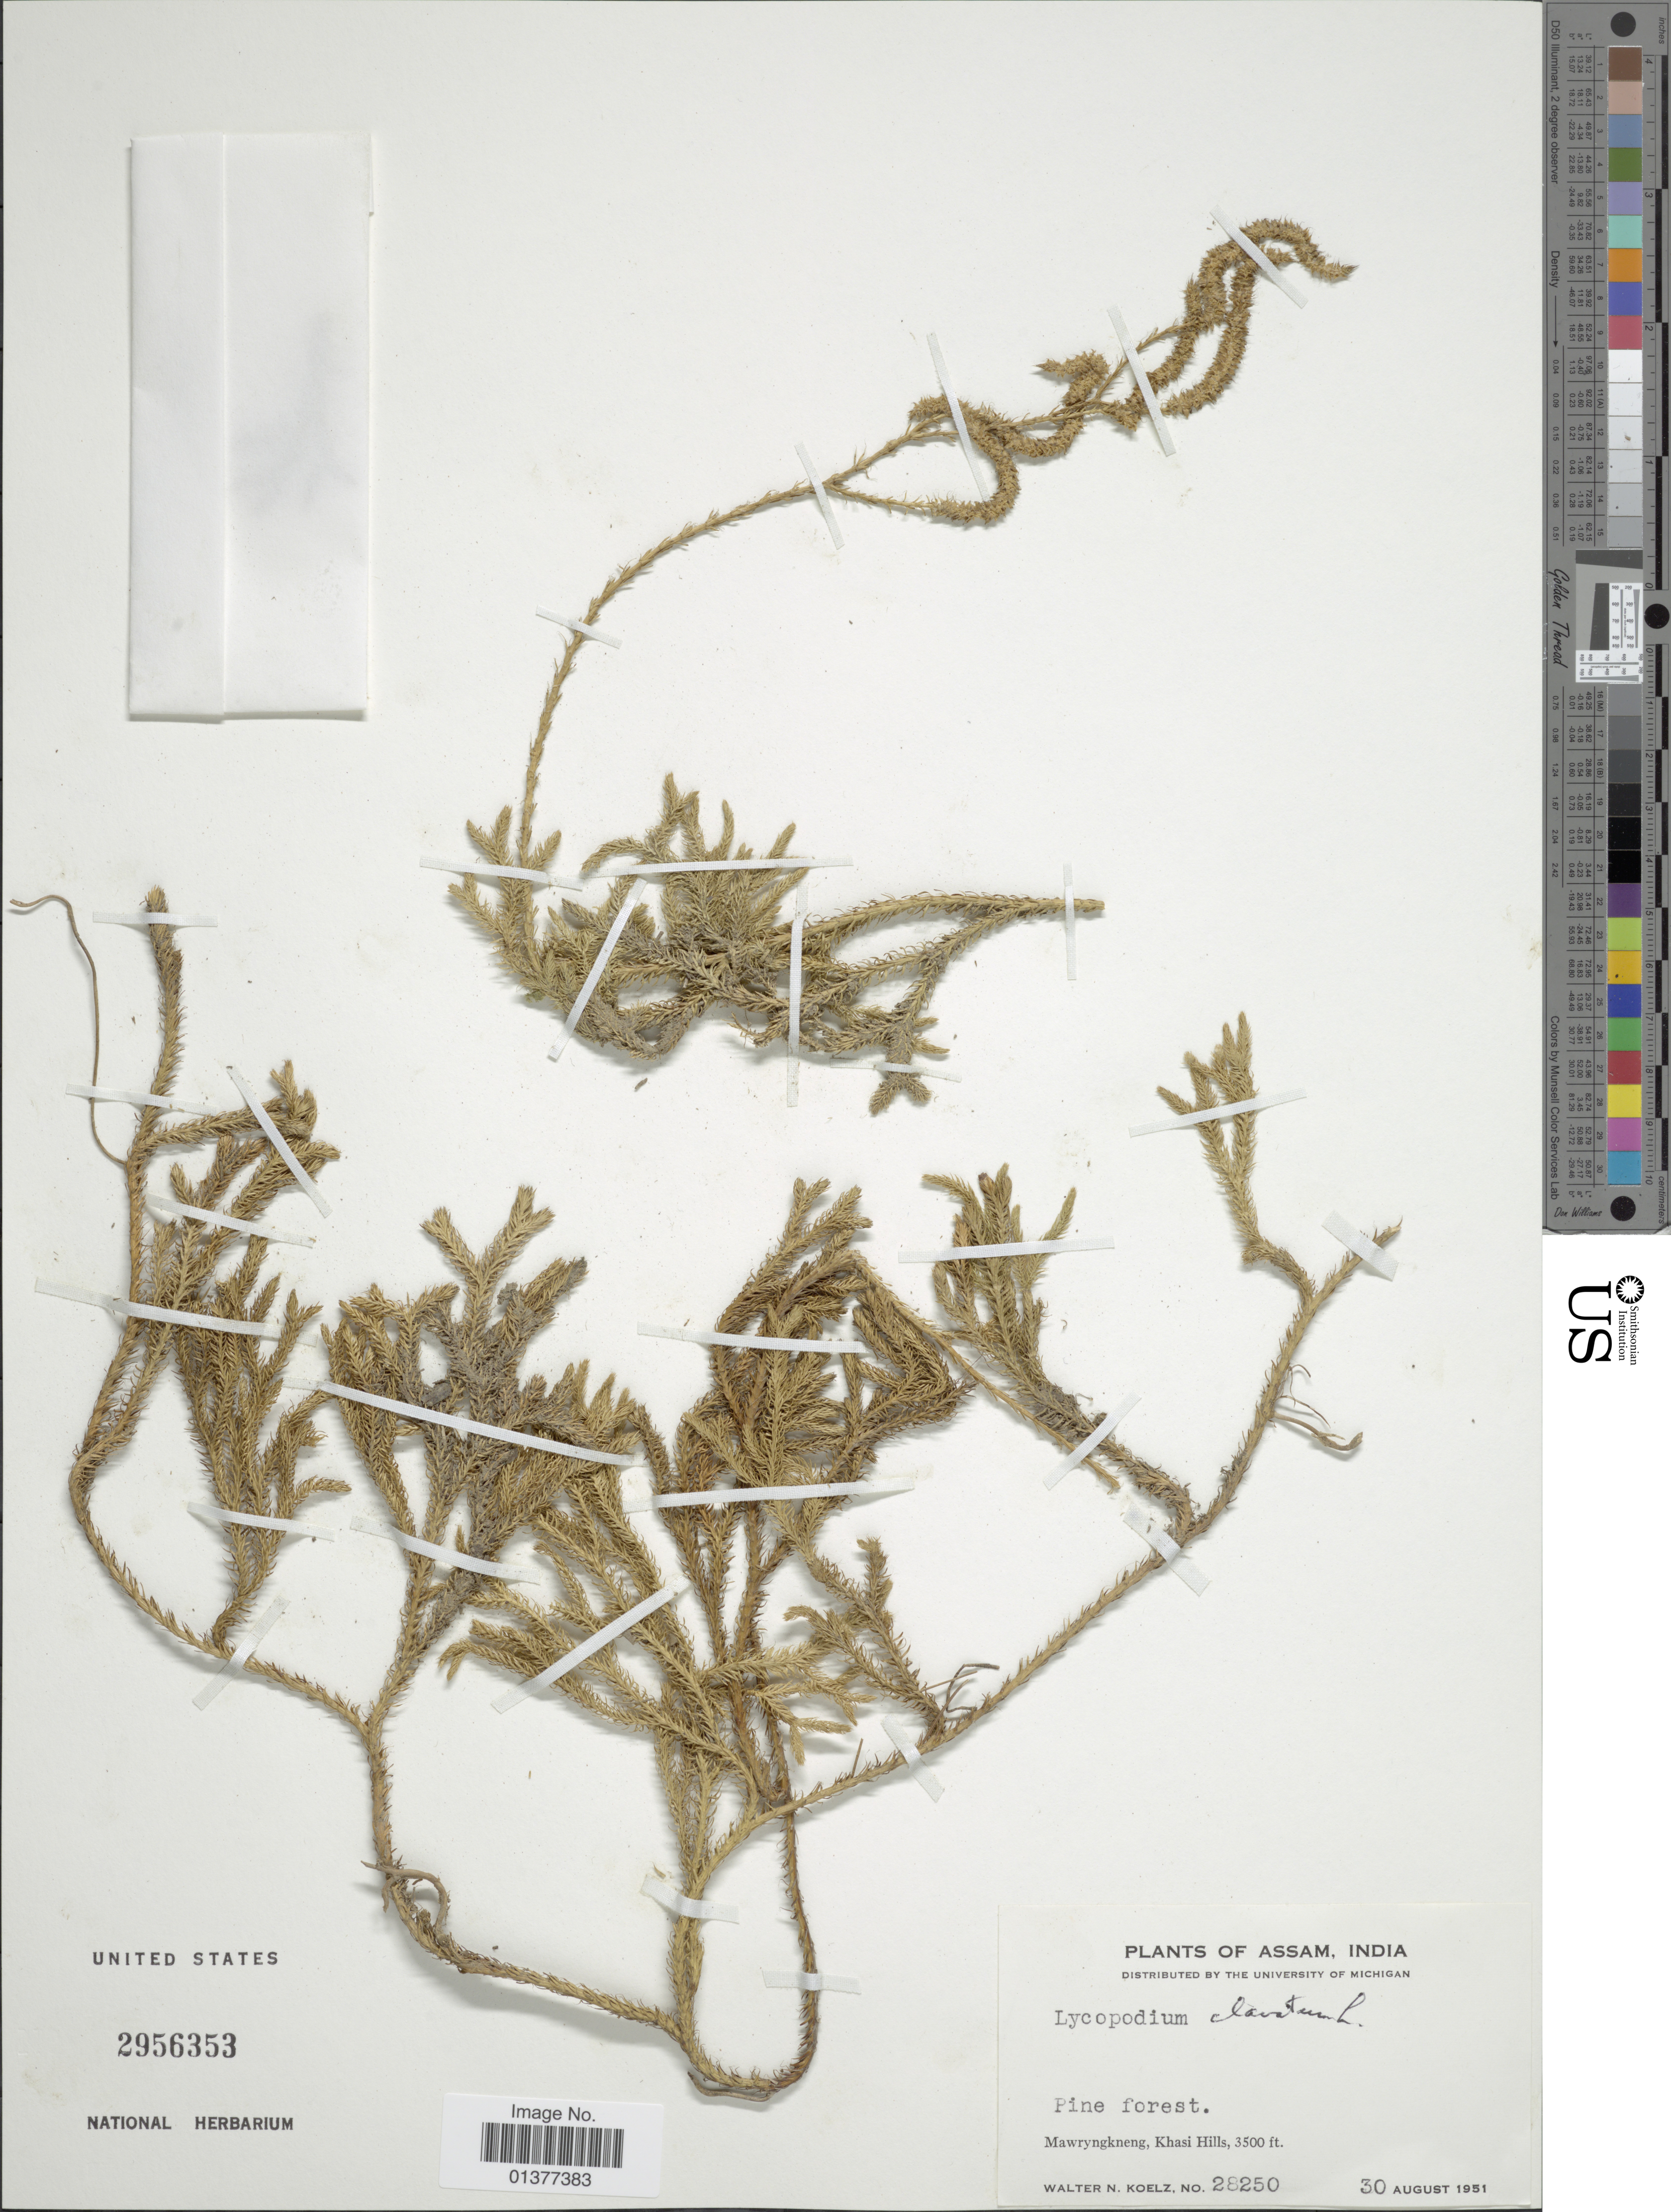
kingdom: Plantae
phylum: Tracheophyta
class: Lycopodiopsida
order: Lycopodiales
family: Lycopodiaceae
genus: Lycopodium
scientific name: Lycopodium clavatum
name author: L.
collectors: W. N. Koelz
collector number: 28250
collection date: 1951-08-30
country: India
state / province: Meghalaya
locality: Mawryngkneng, Khasi Hills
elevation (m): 1067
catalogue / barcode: US 2956353